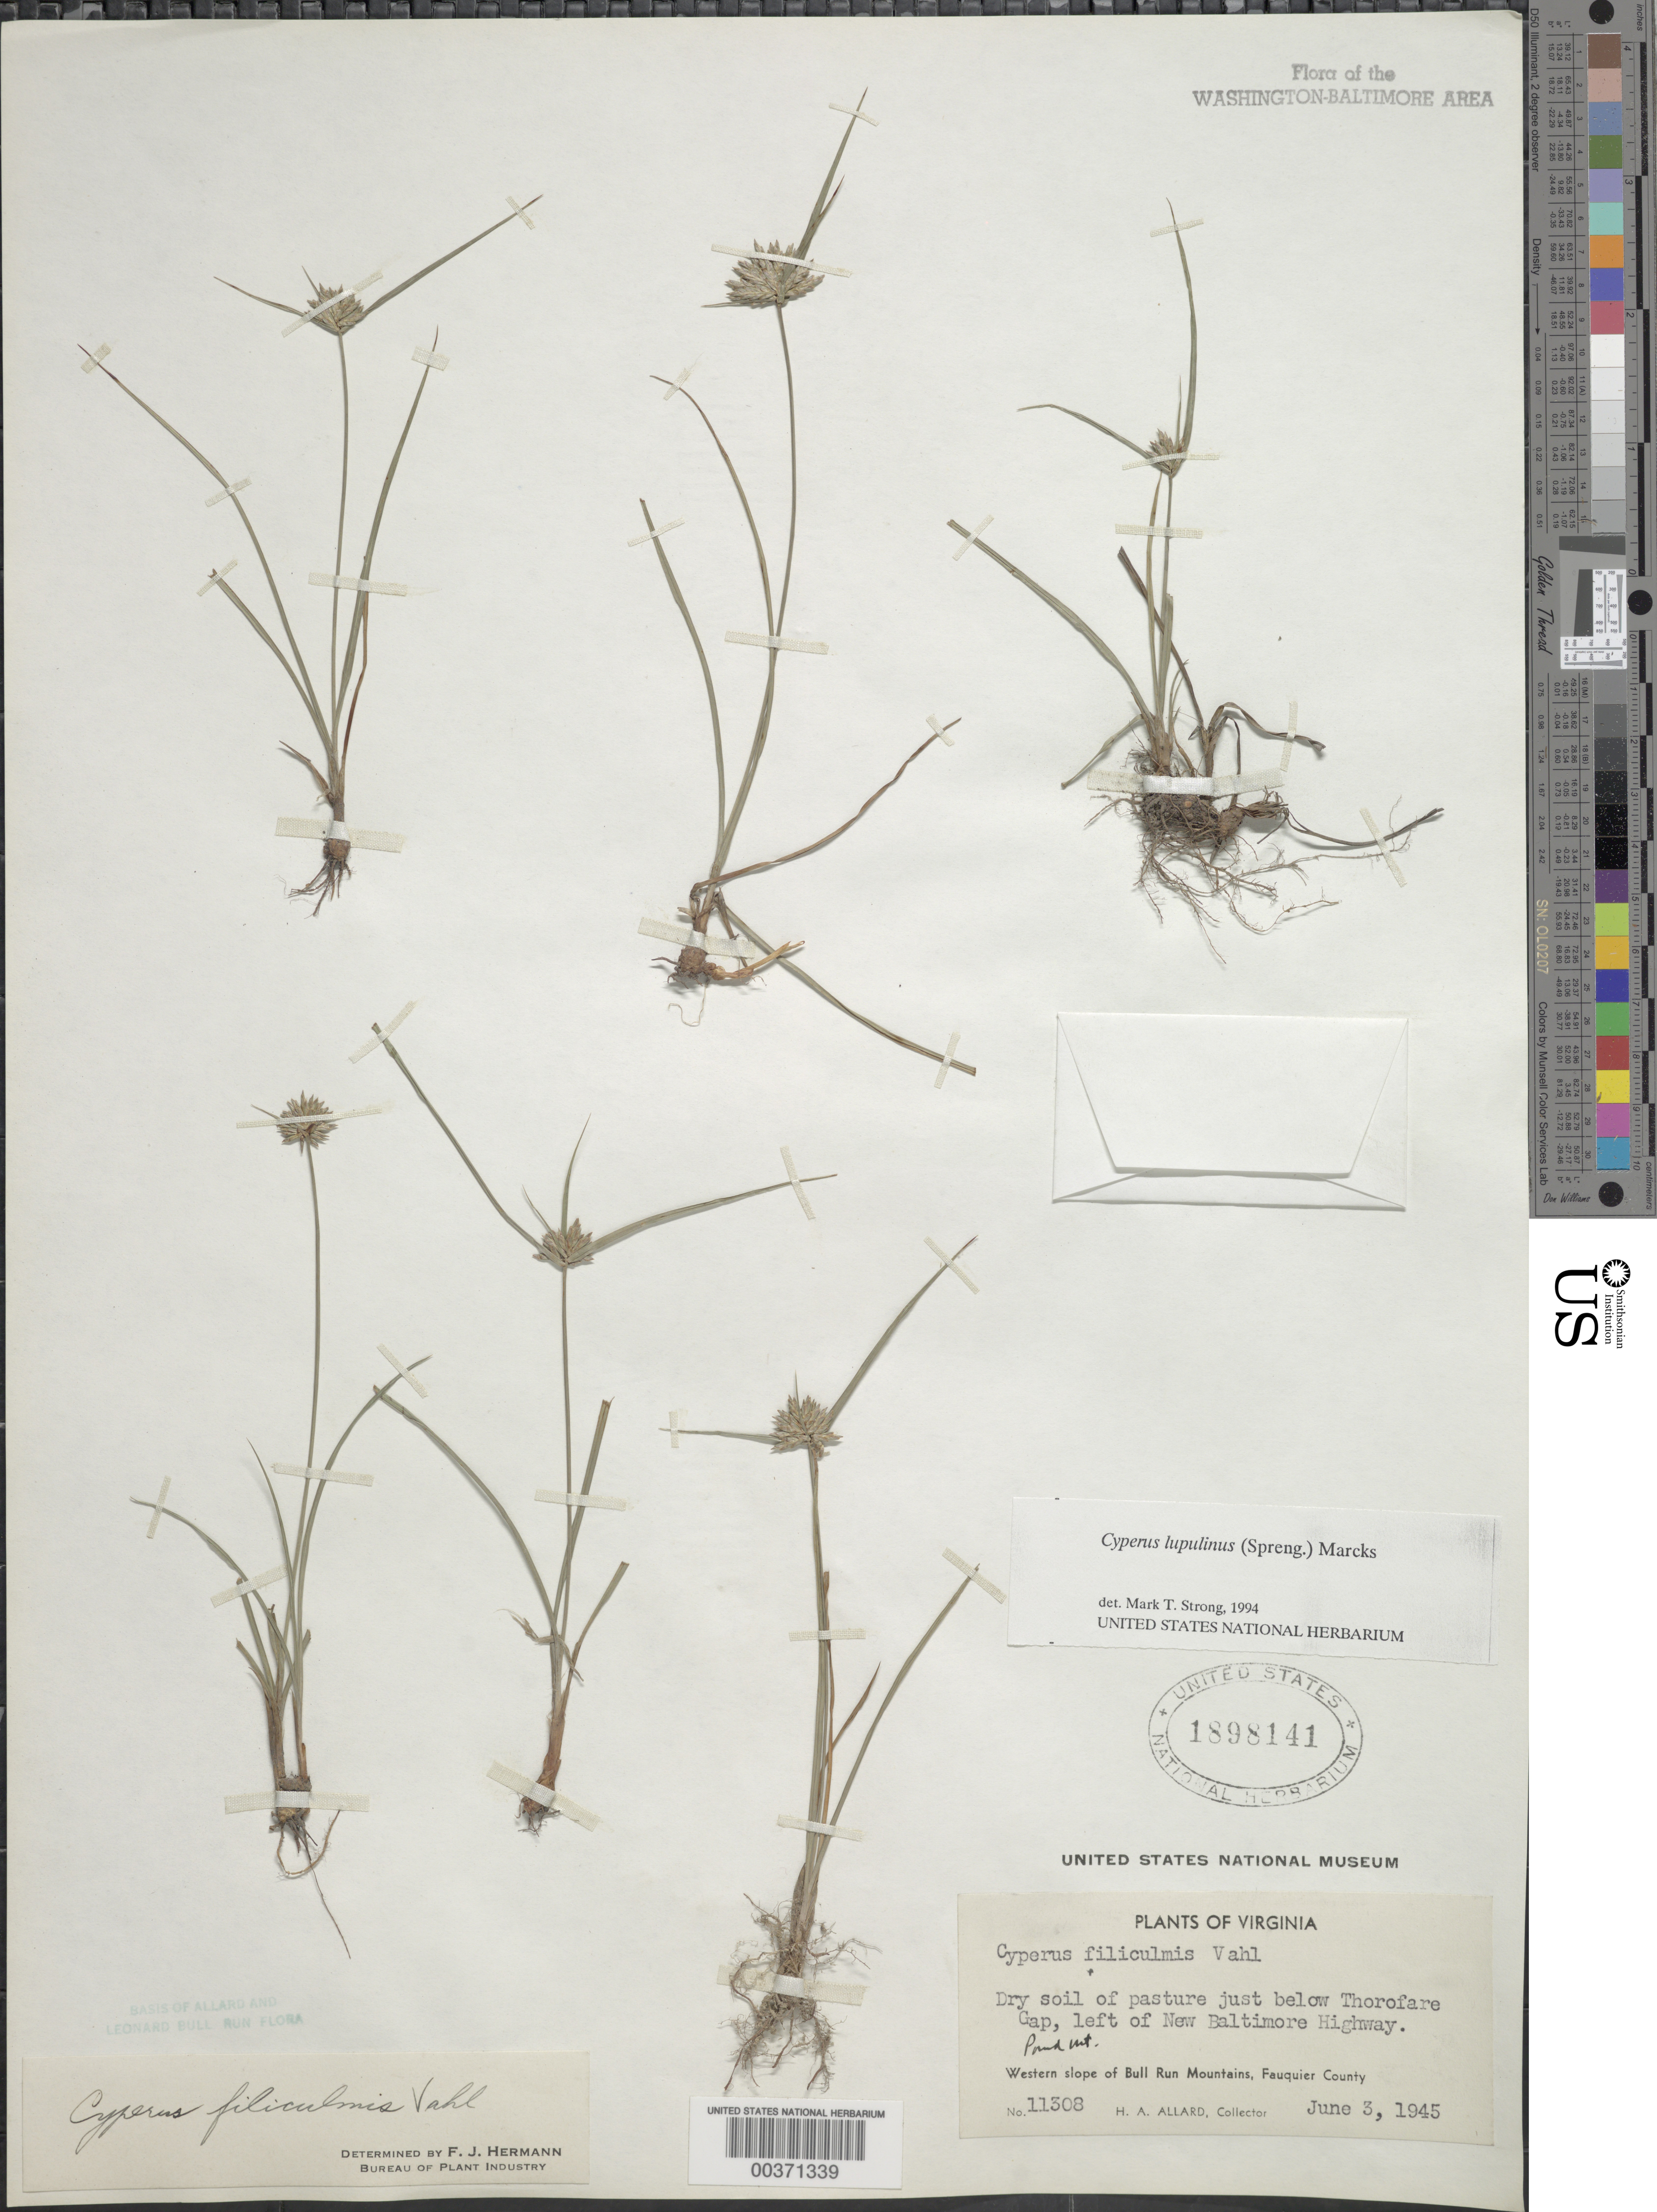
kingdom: Plantae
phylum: Tracheophyta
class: Liliopsida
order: Poales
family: Cyperaceae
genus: Cyperus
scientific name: Cyperus lupulinus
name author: (Spreng.) Marcks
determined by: O'Neill, Hugh T.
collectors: H. A. Allard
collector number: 11308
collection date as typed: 03 Jun 1945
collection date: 1945-06-03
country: United States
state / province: Virginia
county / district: Fauquier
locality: New Baltimore Highway, Thorofare Gap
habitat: Dry soil of pasture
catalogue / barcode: US 1898141